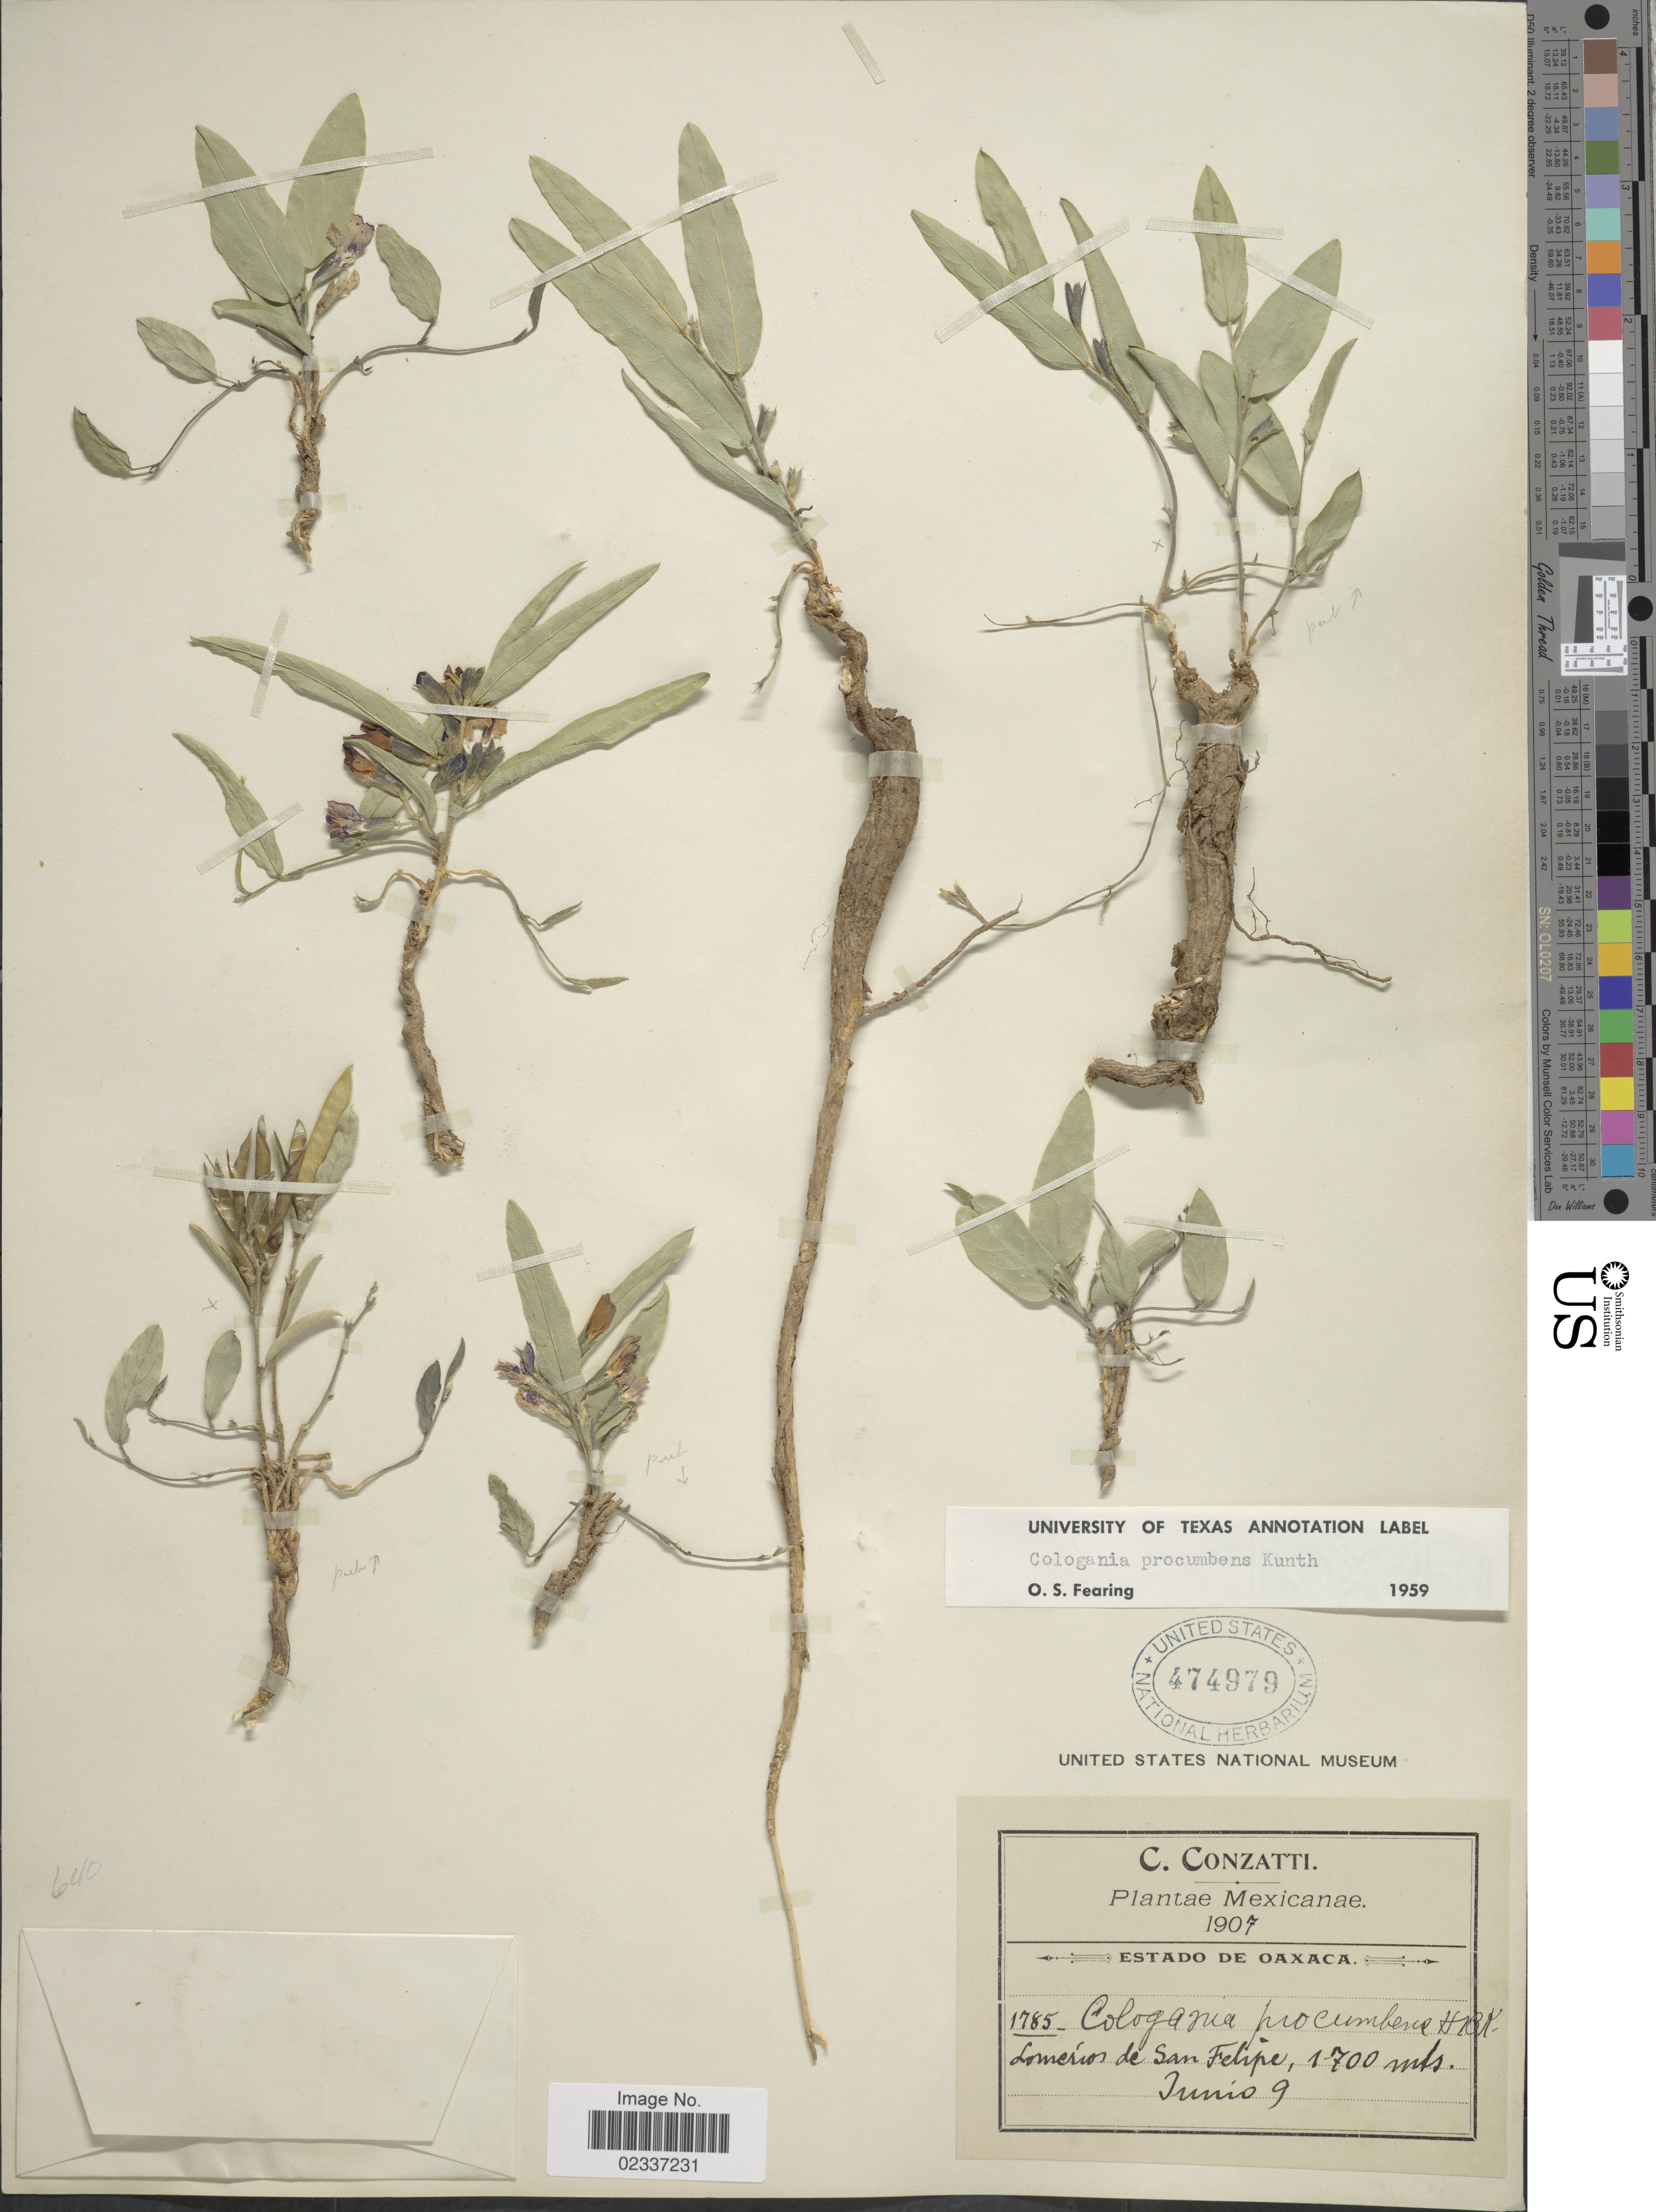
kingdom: Plantae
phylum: Tracheophyta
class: Magnoliopsida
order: Fabales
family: Fabaceae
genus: Cologania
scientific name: Cologania procumbens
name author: Kunth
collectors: C. Conzatti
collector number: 1785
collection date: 1907-06-09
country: Mexico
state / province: Oaxaca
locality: Lomerios de San Felipe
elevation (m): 1700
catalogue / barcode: US 474979